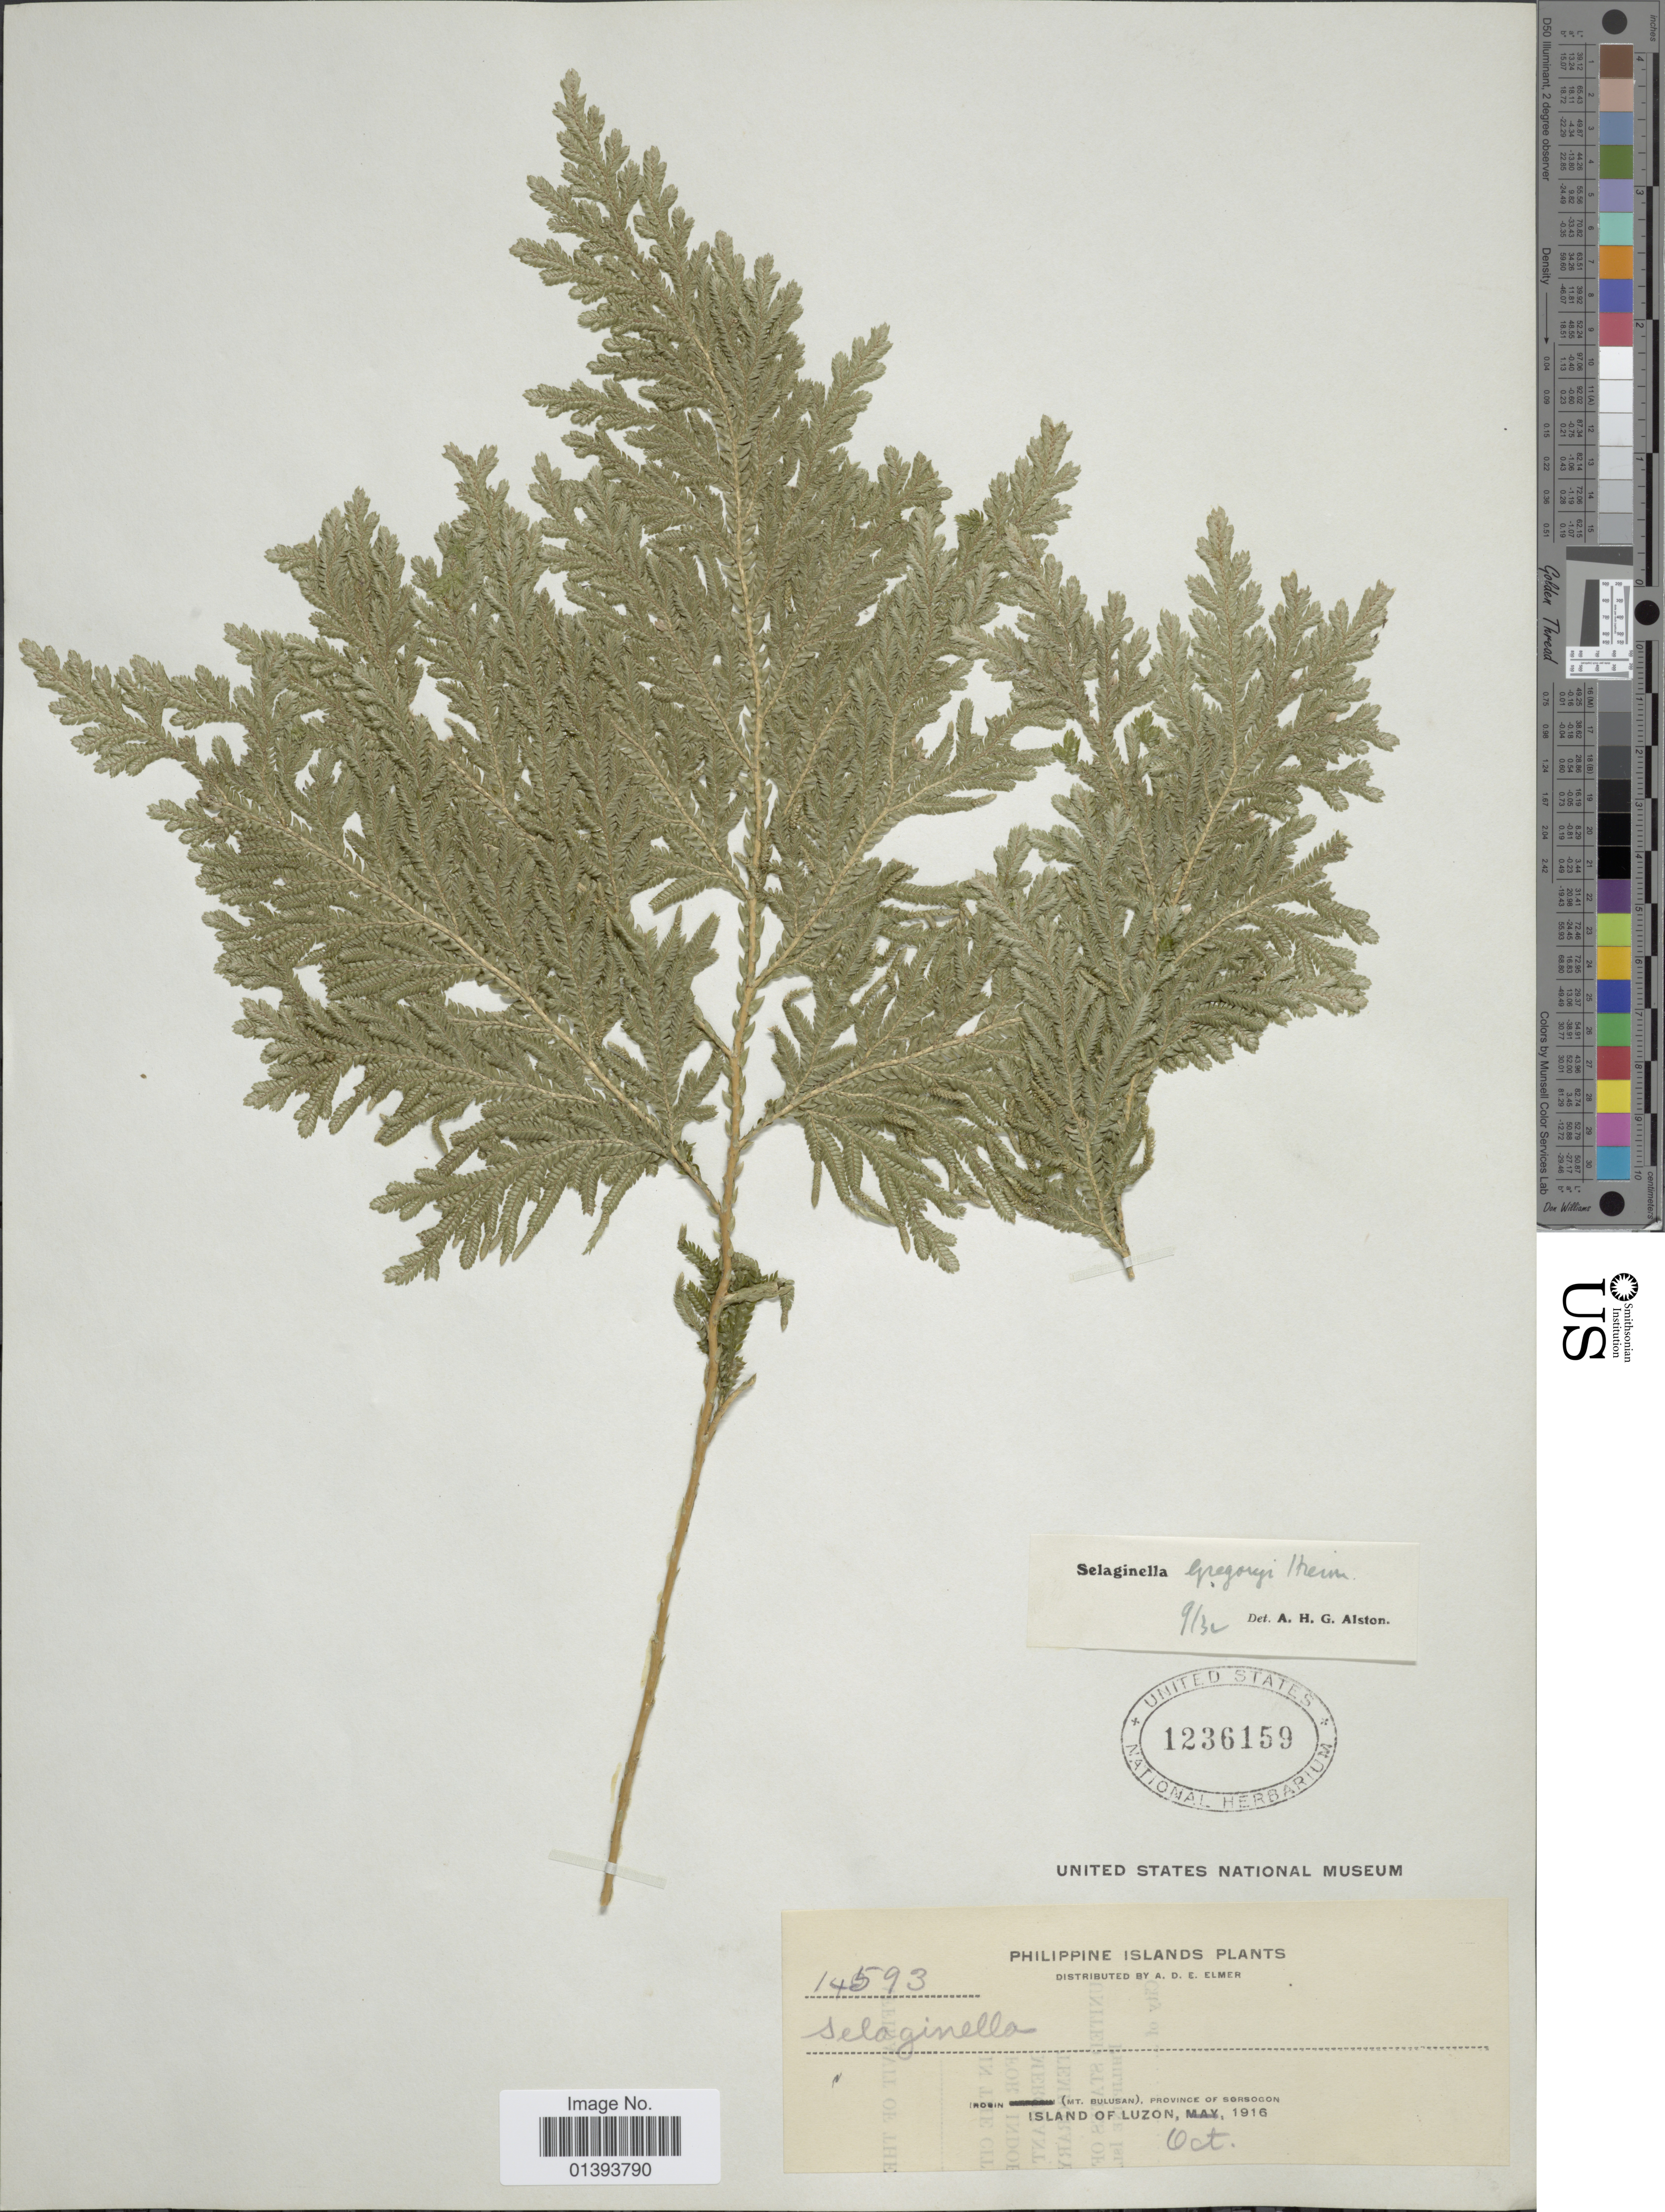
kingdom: Plantae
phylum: Tracheophyta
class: Lycopodiopsida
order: Selaginellales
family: Selaginellaceae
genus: Selaginella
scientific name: Selaginella fenixii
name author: Hieron.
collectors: A. D. E. Elmer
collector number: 14593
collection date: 1916-10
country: Philippines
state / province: Central Luzon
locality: Irosin (Mt. Bulusan), province of Sorsogon, Island of Luzon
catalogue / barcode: US 1236159